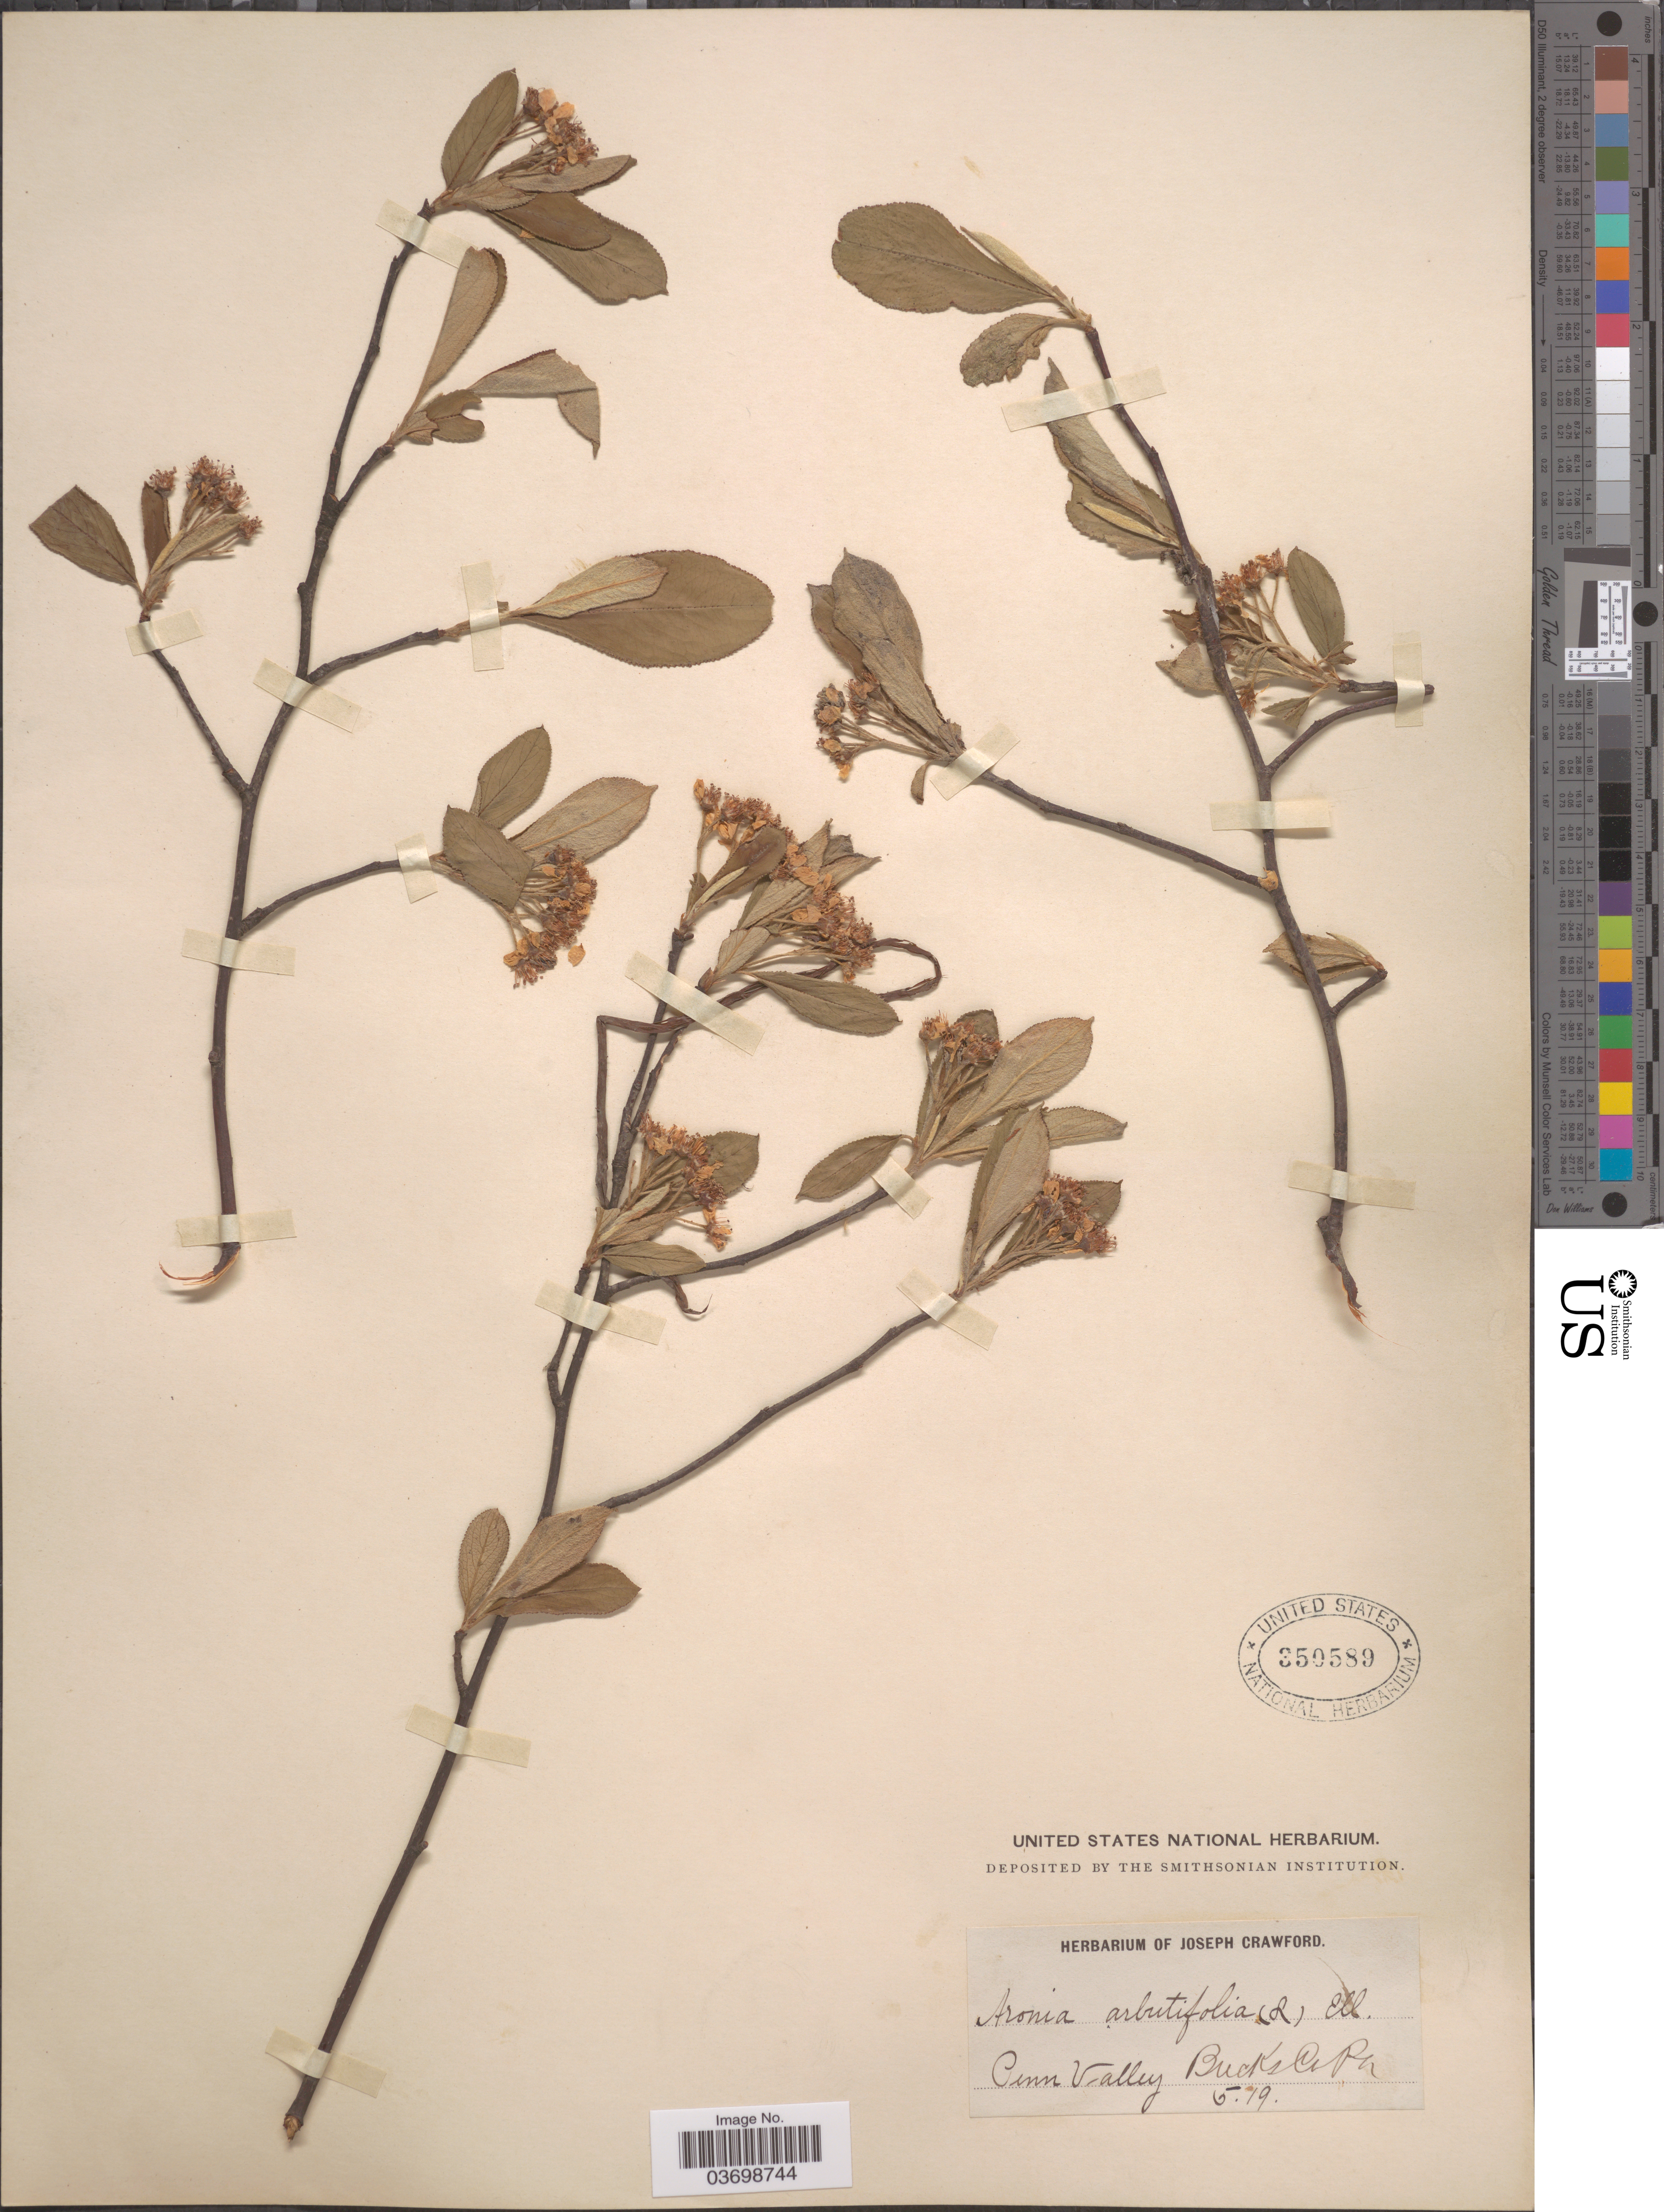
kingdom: Plantae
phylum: Tracheophyta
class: Magnoliopsida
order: Rosales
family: Rosaceae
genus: Aronia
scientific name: Aronia arbutifolia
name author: (L.) Pers.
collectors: ex herb. Joseph Crawford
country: United States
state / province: Pennsylvania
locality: Penn Valley Bucks Co.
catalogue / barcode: US 350589